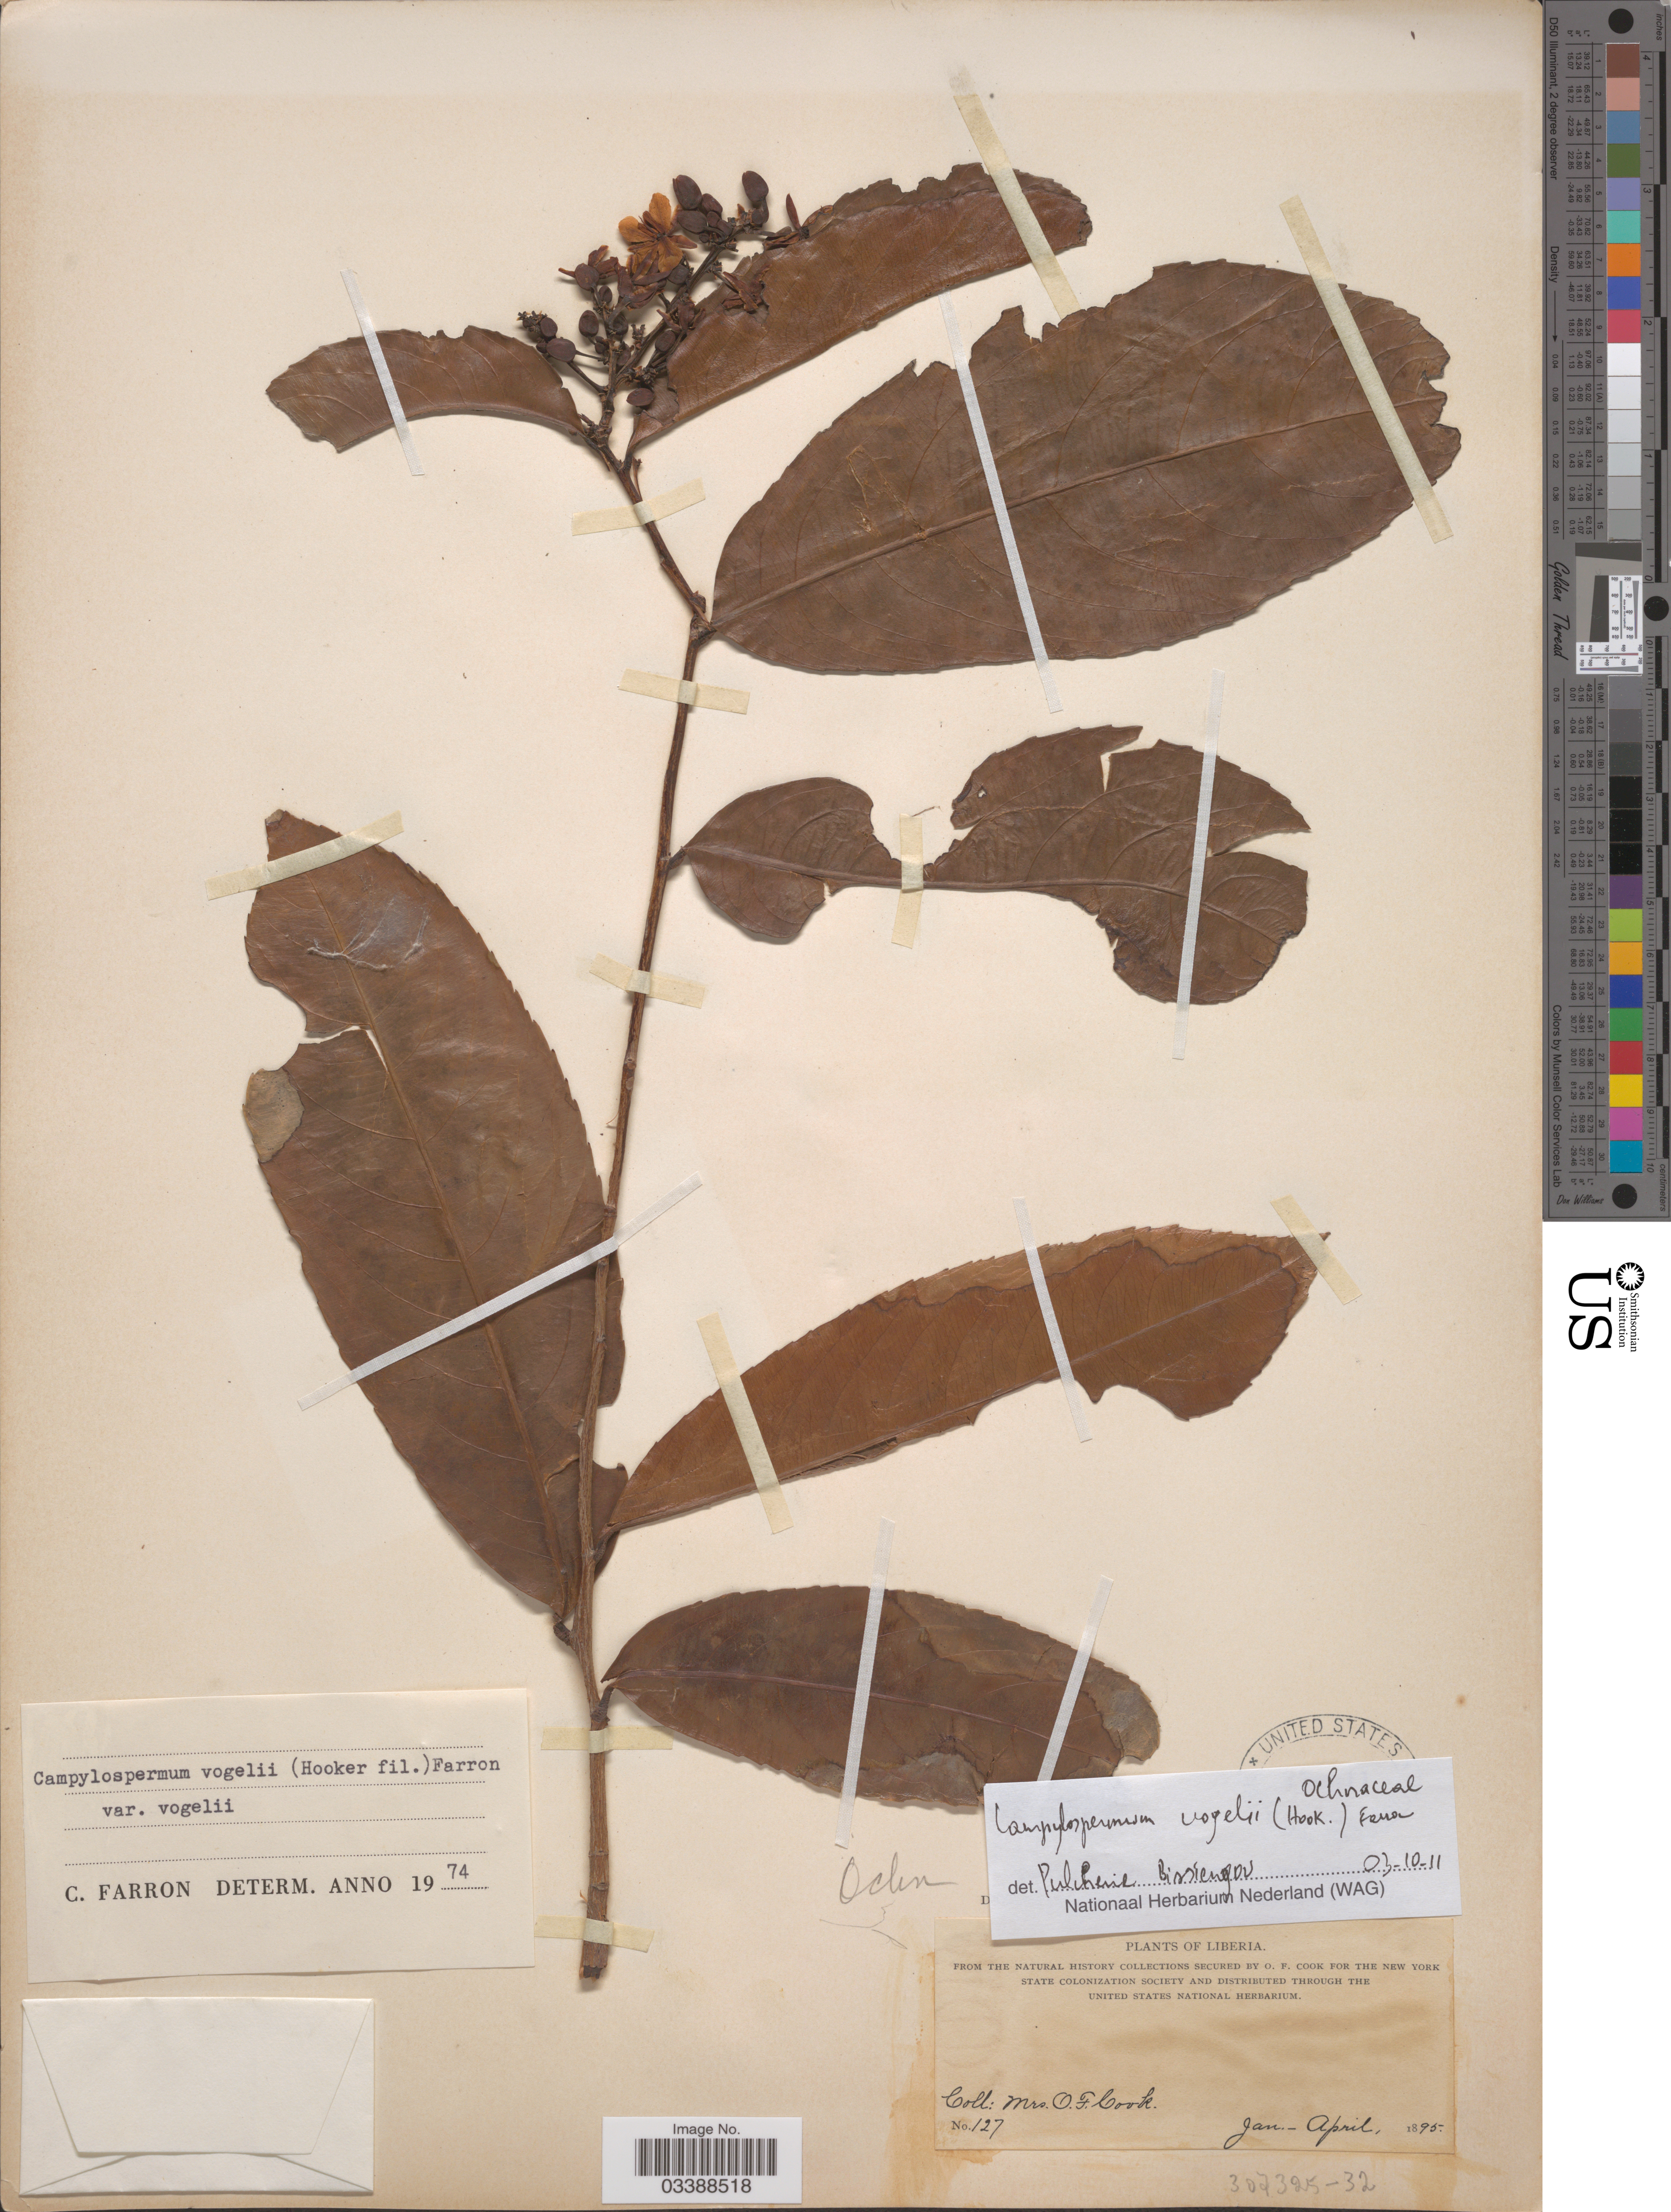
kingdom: Plantae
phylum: Tracheophyta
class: Magnoliopsida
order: Malpighiales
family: Ochnaceae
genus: Campylospermum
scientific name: Campylospermum vogelii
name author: (L.H. Hooker) Farron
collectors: O. Cook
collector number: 127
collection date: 1895-01/1895-04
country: Liberia